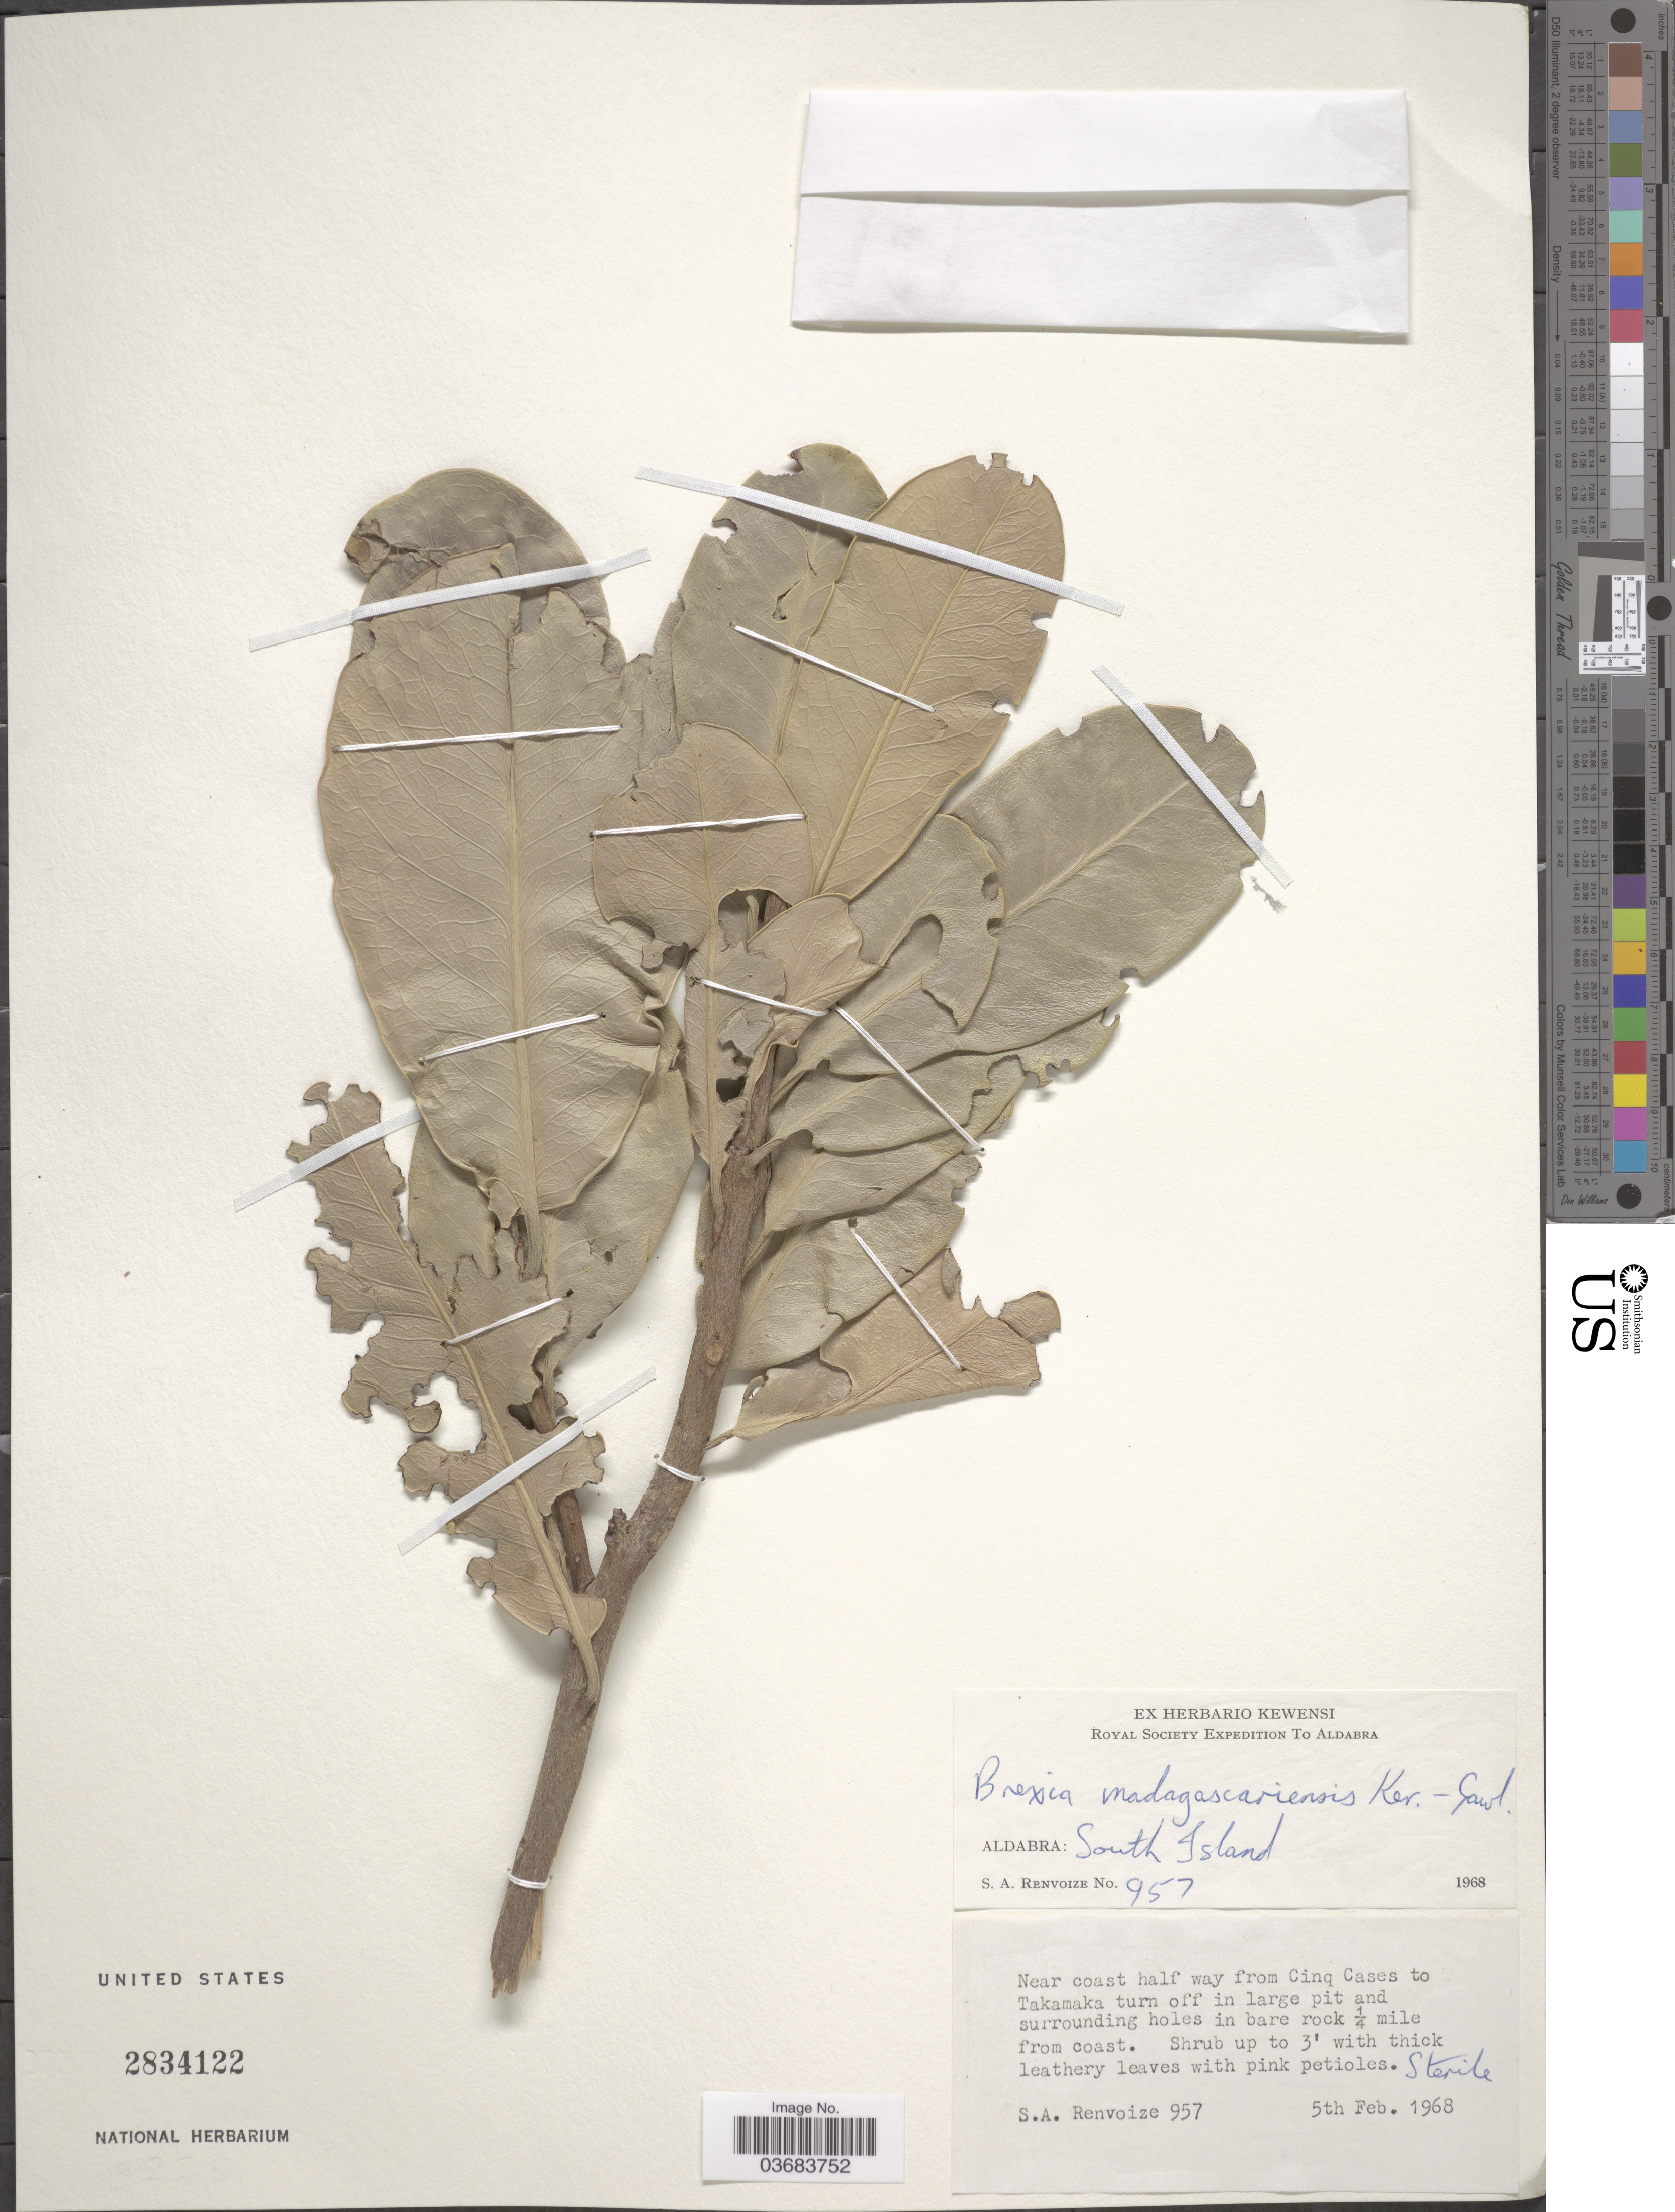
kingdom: Plantae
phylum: Tracheophyta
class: Magnoliopsida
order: Celastrales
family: Celastraceae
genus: Brexia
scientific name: Brexia madagascariensis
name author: (Lam.) Ker Gawl.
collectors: S. A. Renvoize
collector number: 957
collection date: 1968-02-05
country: Seychelles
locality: Royal Society Expedition To Aldabra. Near coast half way from Cinq Cases to Takamaka turn off in large pit and surrounding holes in bare rock 1/4 mile from coast.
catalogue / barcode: US 2834122